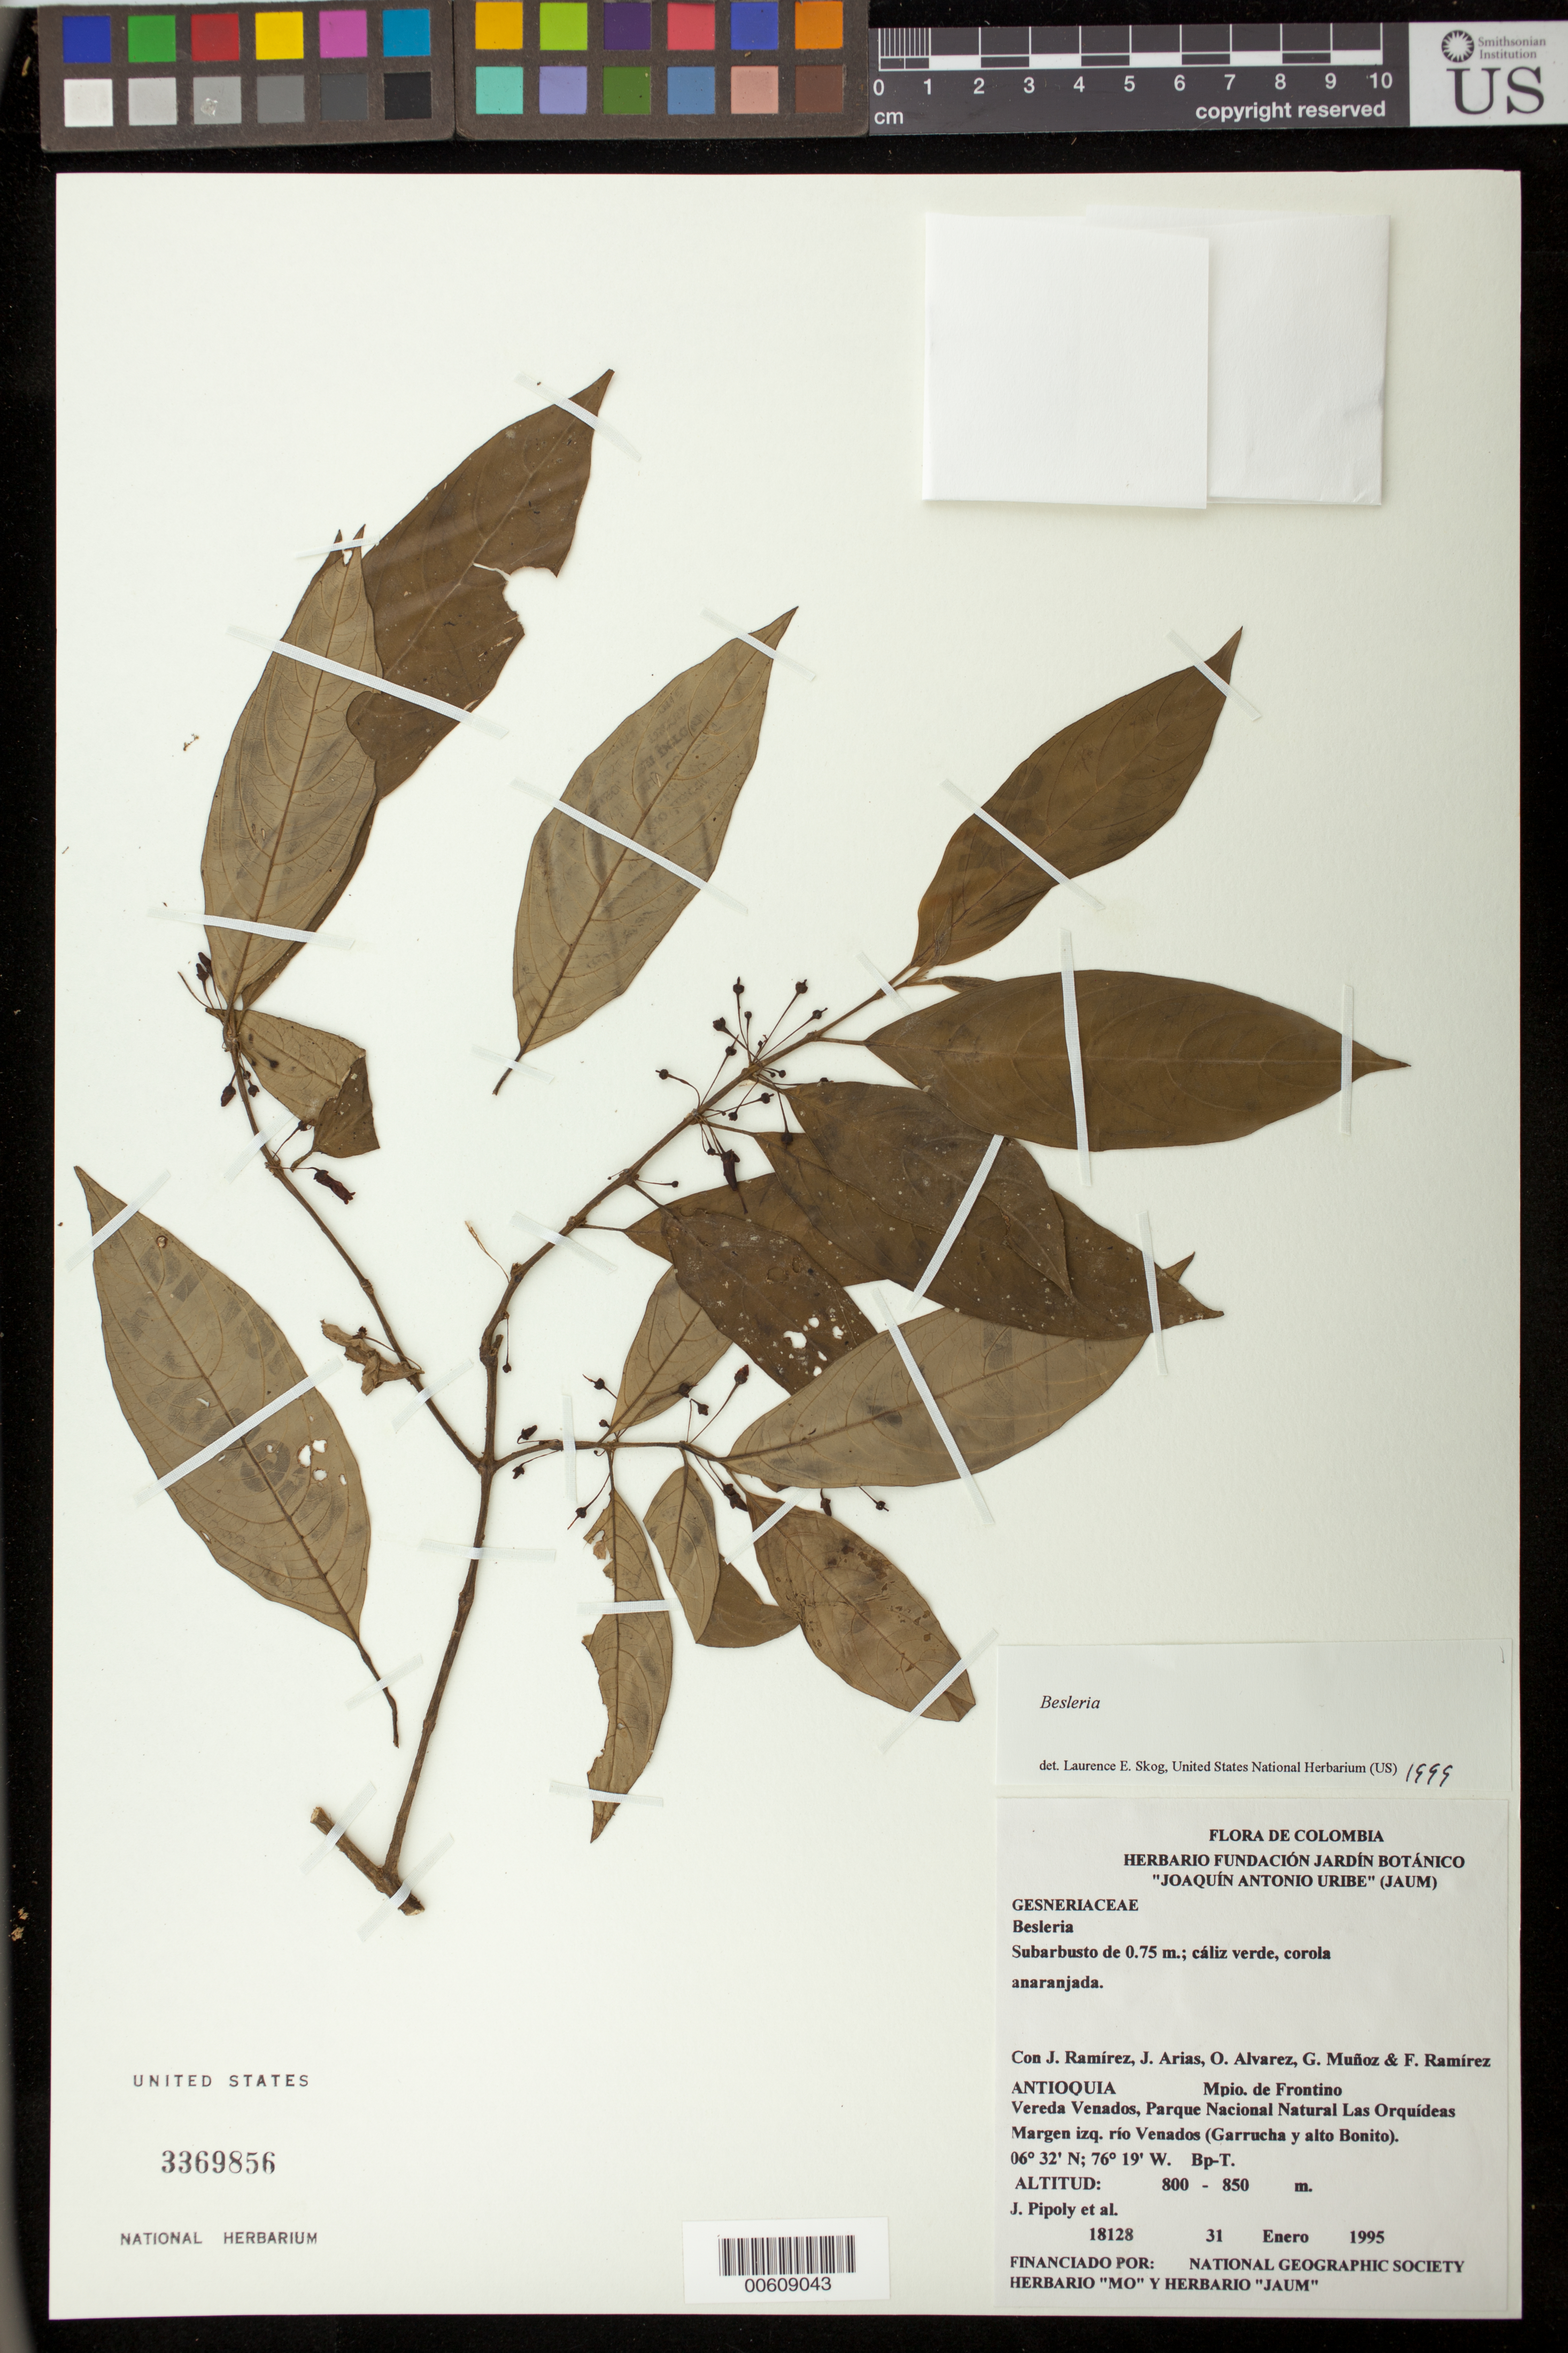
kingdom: Plantae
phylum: Tracheophyta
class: Magnoliopsida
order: Lamiales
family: Gesneriaceae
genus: Besleria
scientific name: Besleria sp.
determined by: Skog, Laurence E.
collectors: J. J. Pipoly, J. Ramírez, J. Arias, O. Alverez, G. Muñoz & F. Ramirez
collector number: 18128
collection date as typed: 31 Jan 1995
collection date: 1995-01-31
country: Colombia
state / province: Antioquia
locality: Mpio. de Frontino; Vereda Venados, Parque Nacional Natural Las Orquídeas, margen izq. río Venados (Garrucha y alto Bonito)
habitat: Bp-T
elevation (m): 800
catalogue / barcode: US 3369856